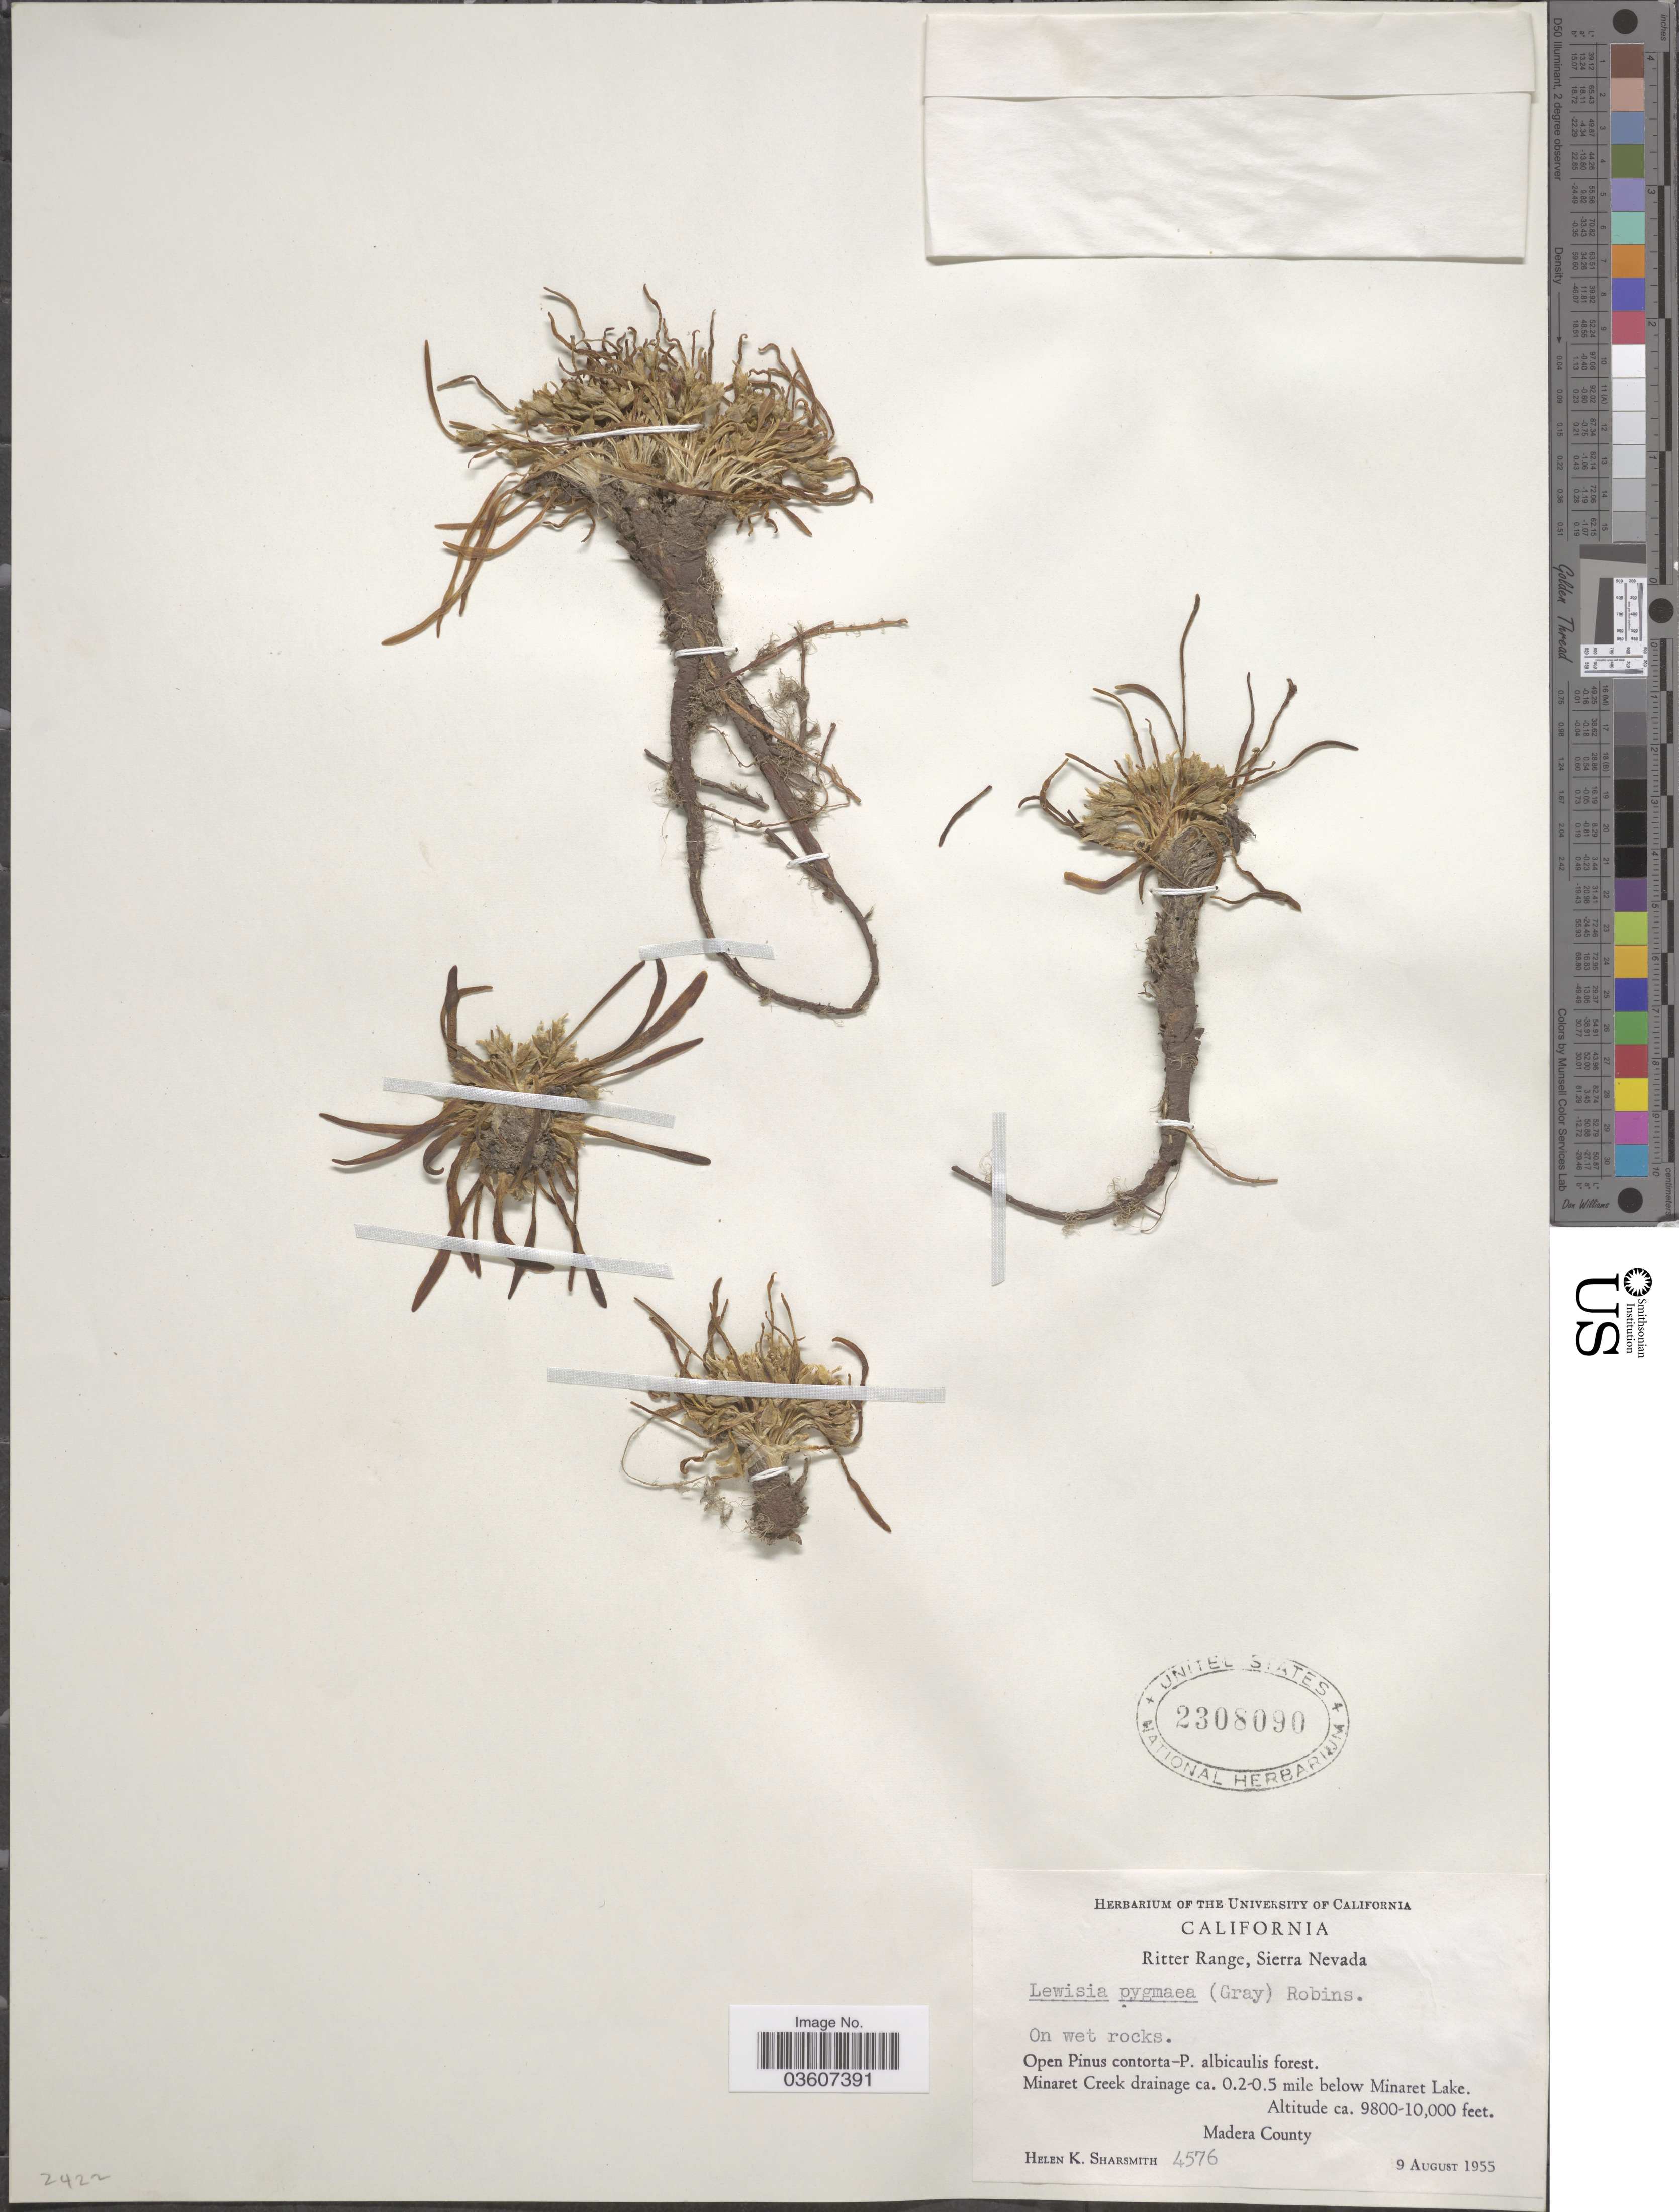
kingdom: Plantae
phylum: Tracheophyta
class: Magnoliopsida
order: Caryophyllales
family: Montiaceae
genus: Lewisia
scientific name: Lewisia pygmaea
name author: (A. Gray) B.L. Rob.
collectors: H. Sharsmith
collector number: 4576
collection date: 1955-08-09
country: United States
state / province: California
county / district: Madera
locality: Ritter Range, Sierra Nevada. Minaret Creek drainage ca. 0.2-0.5 mile below Minaret Lake. Madera County.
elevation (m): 2987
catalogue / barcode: US 2308090